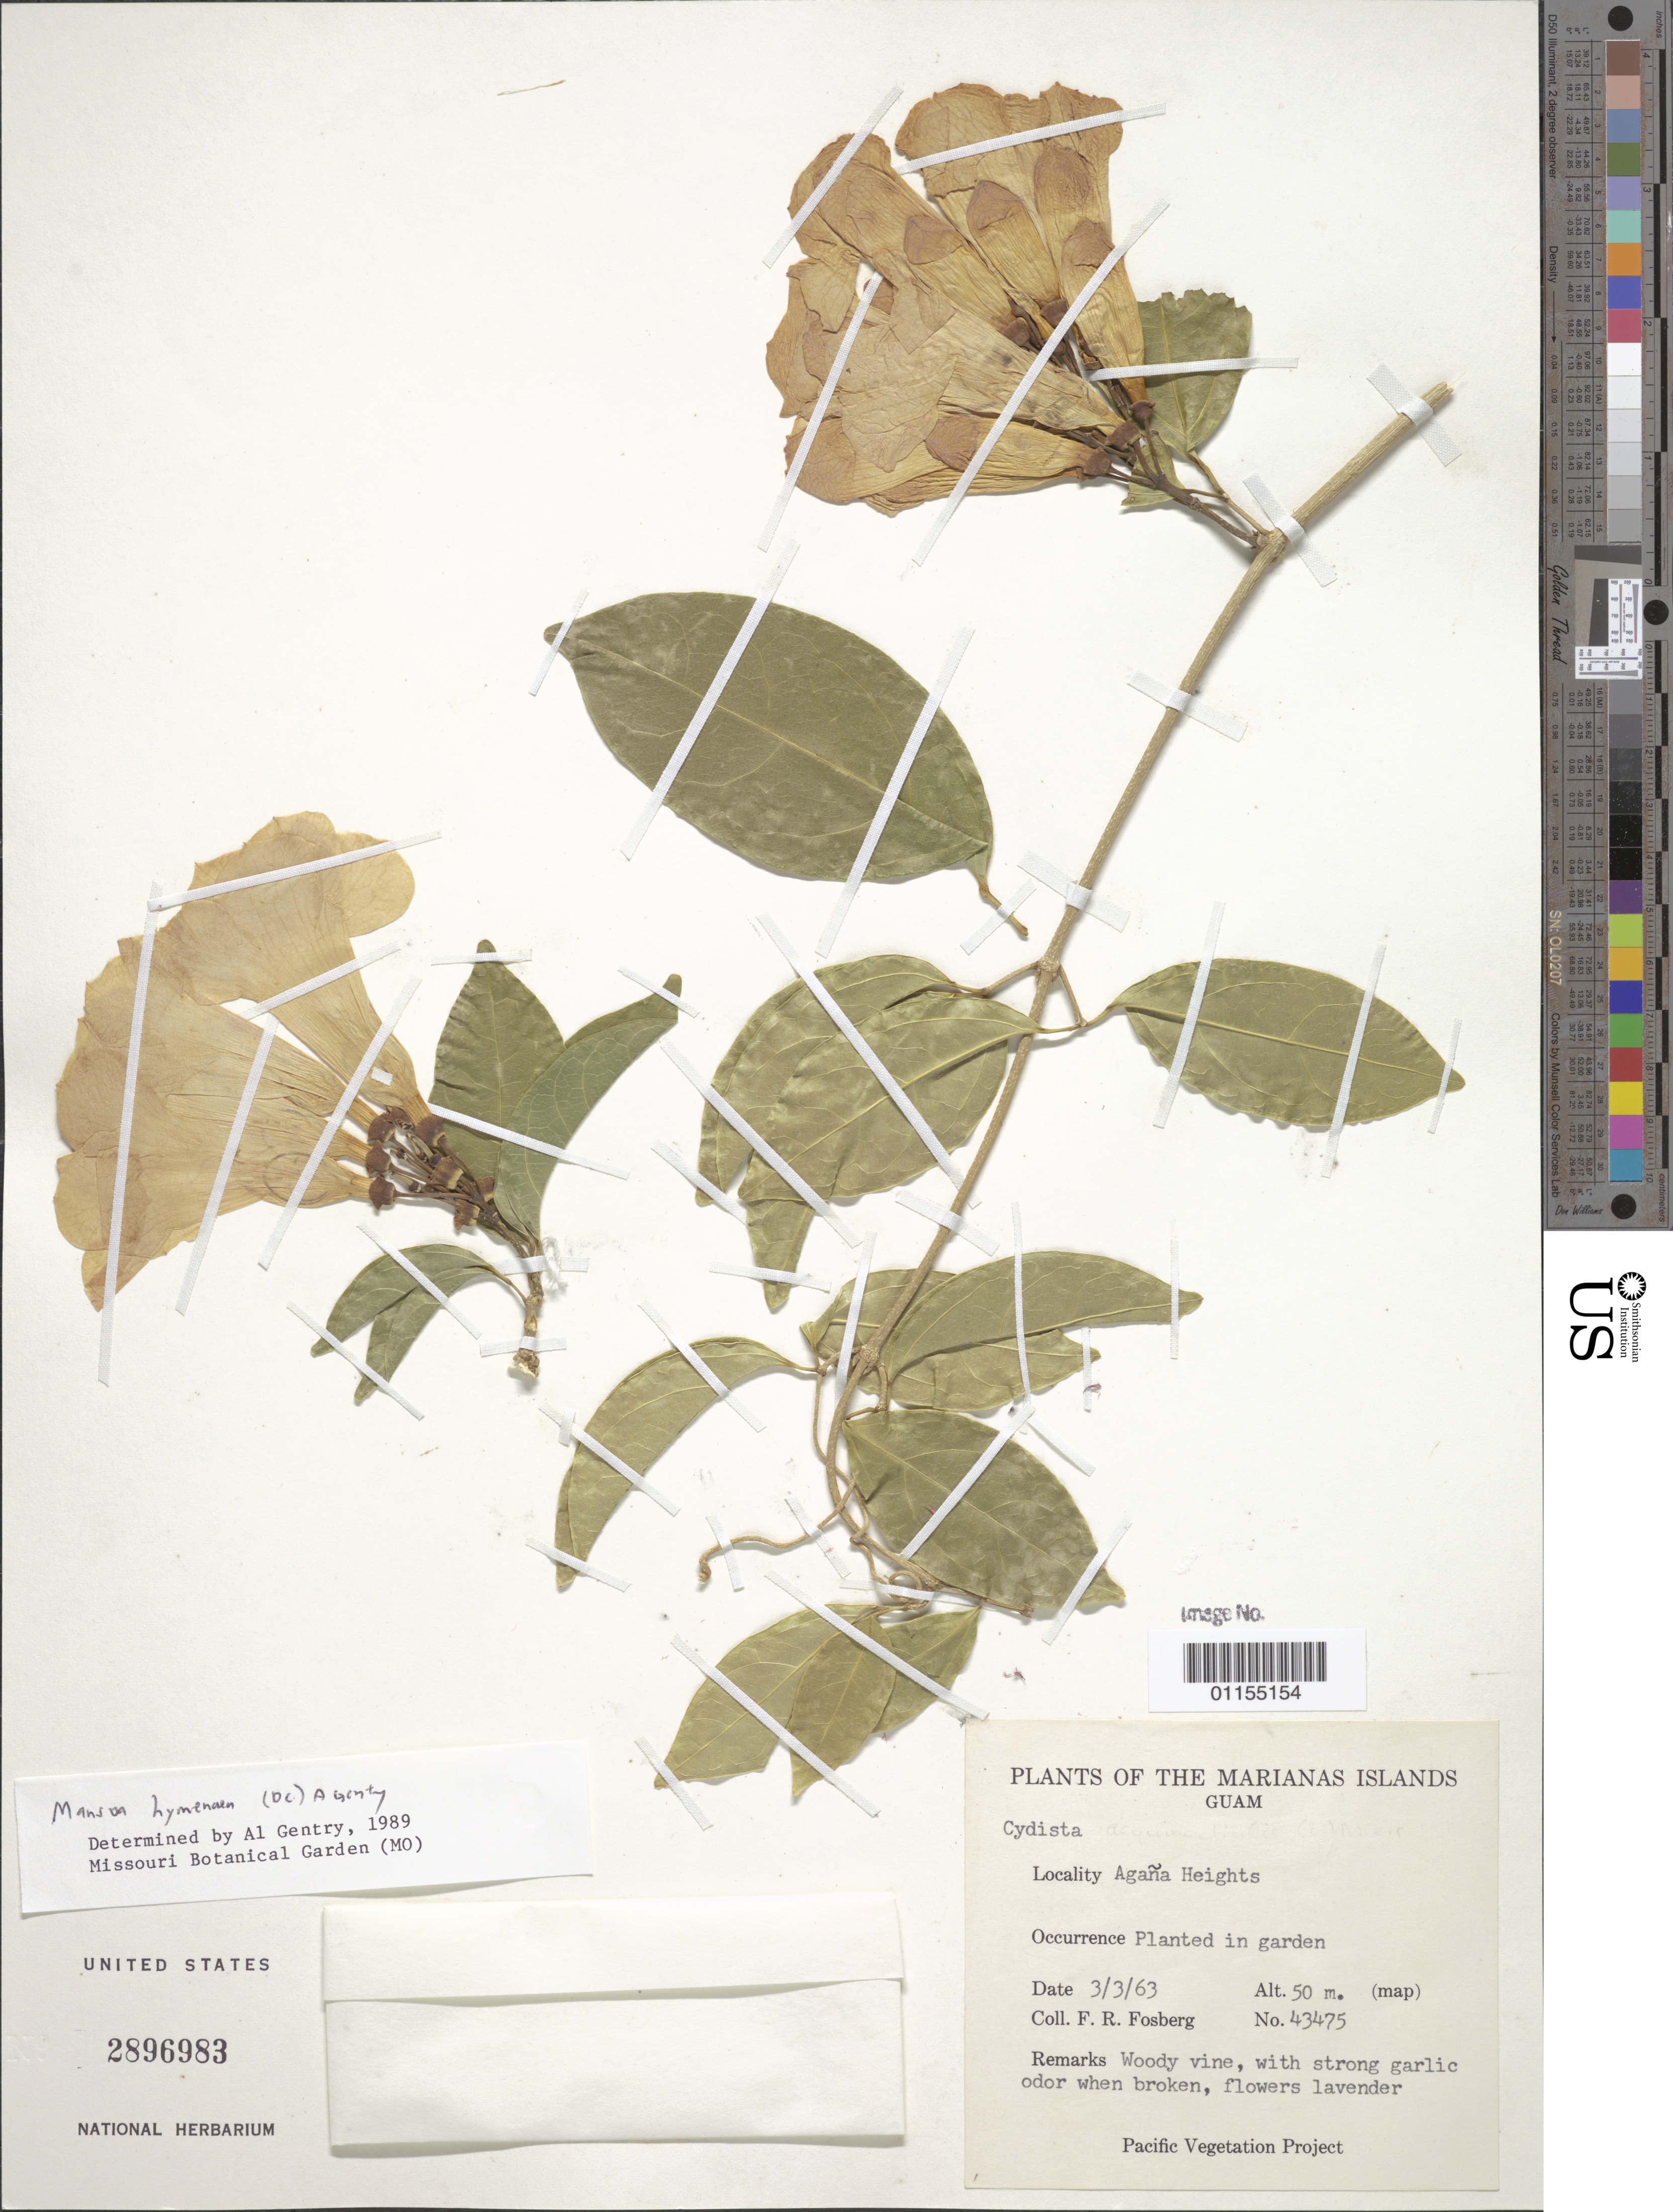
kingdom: Plantae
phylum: Tracheophyta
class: Magnoliopsida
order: Lamiales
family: Bignoniaceae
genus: Mansoa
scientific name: Mansoa hymenaea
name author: (DC.) A.H. Gentry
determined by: Gentry, A. H.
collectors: F. R. Fosberg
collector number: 43475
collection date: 1963-03-03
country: Guam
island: Guam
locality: Agana Heights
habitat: Planted in garden.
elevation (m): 50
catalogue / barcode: US 2896983